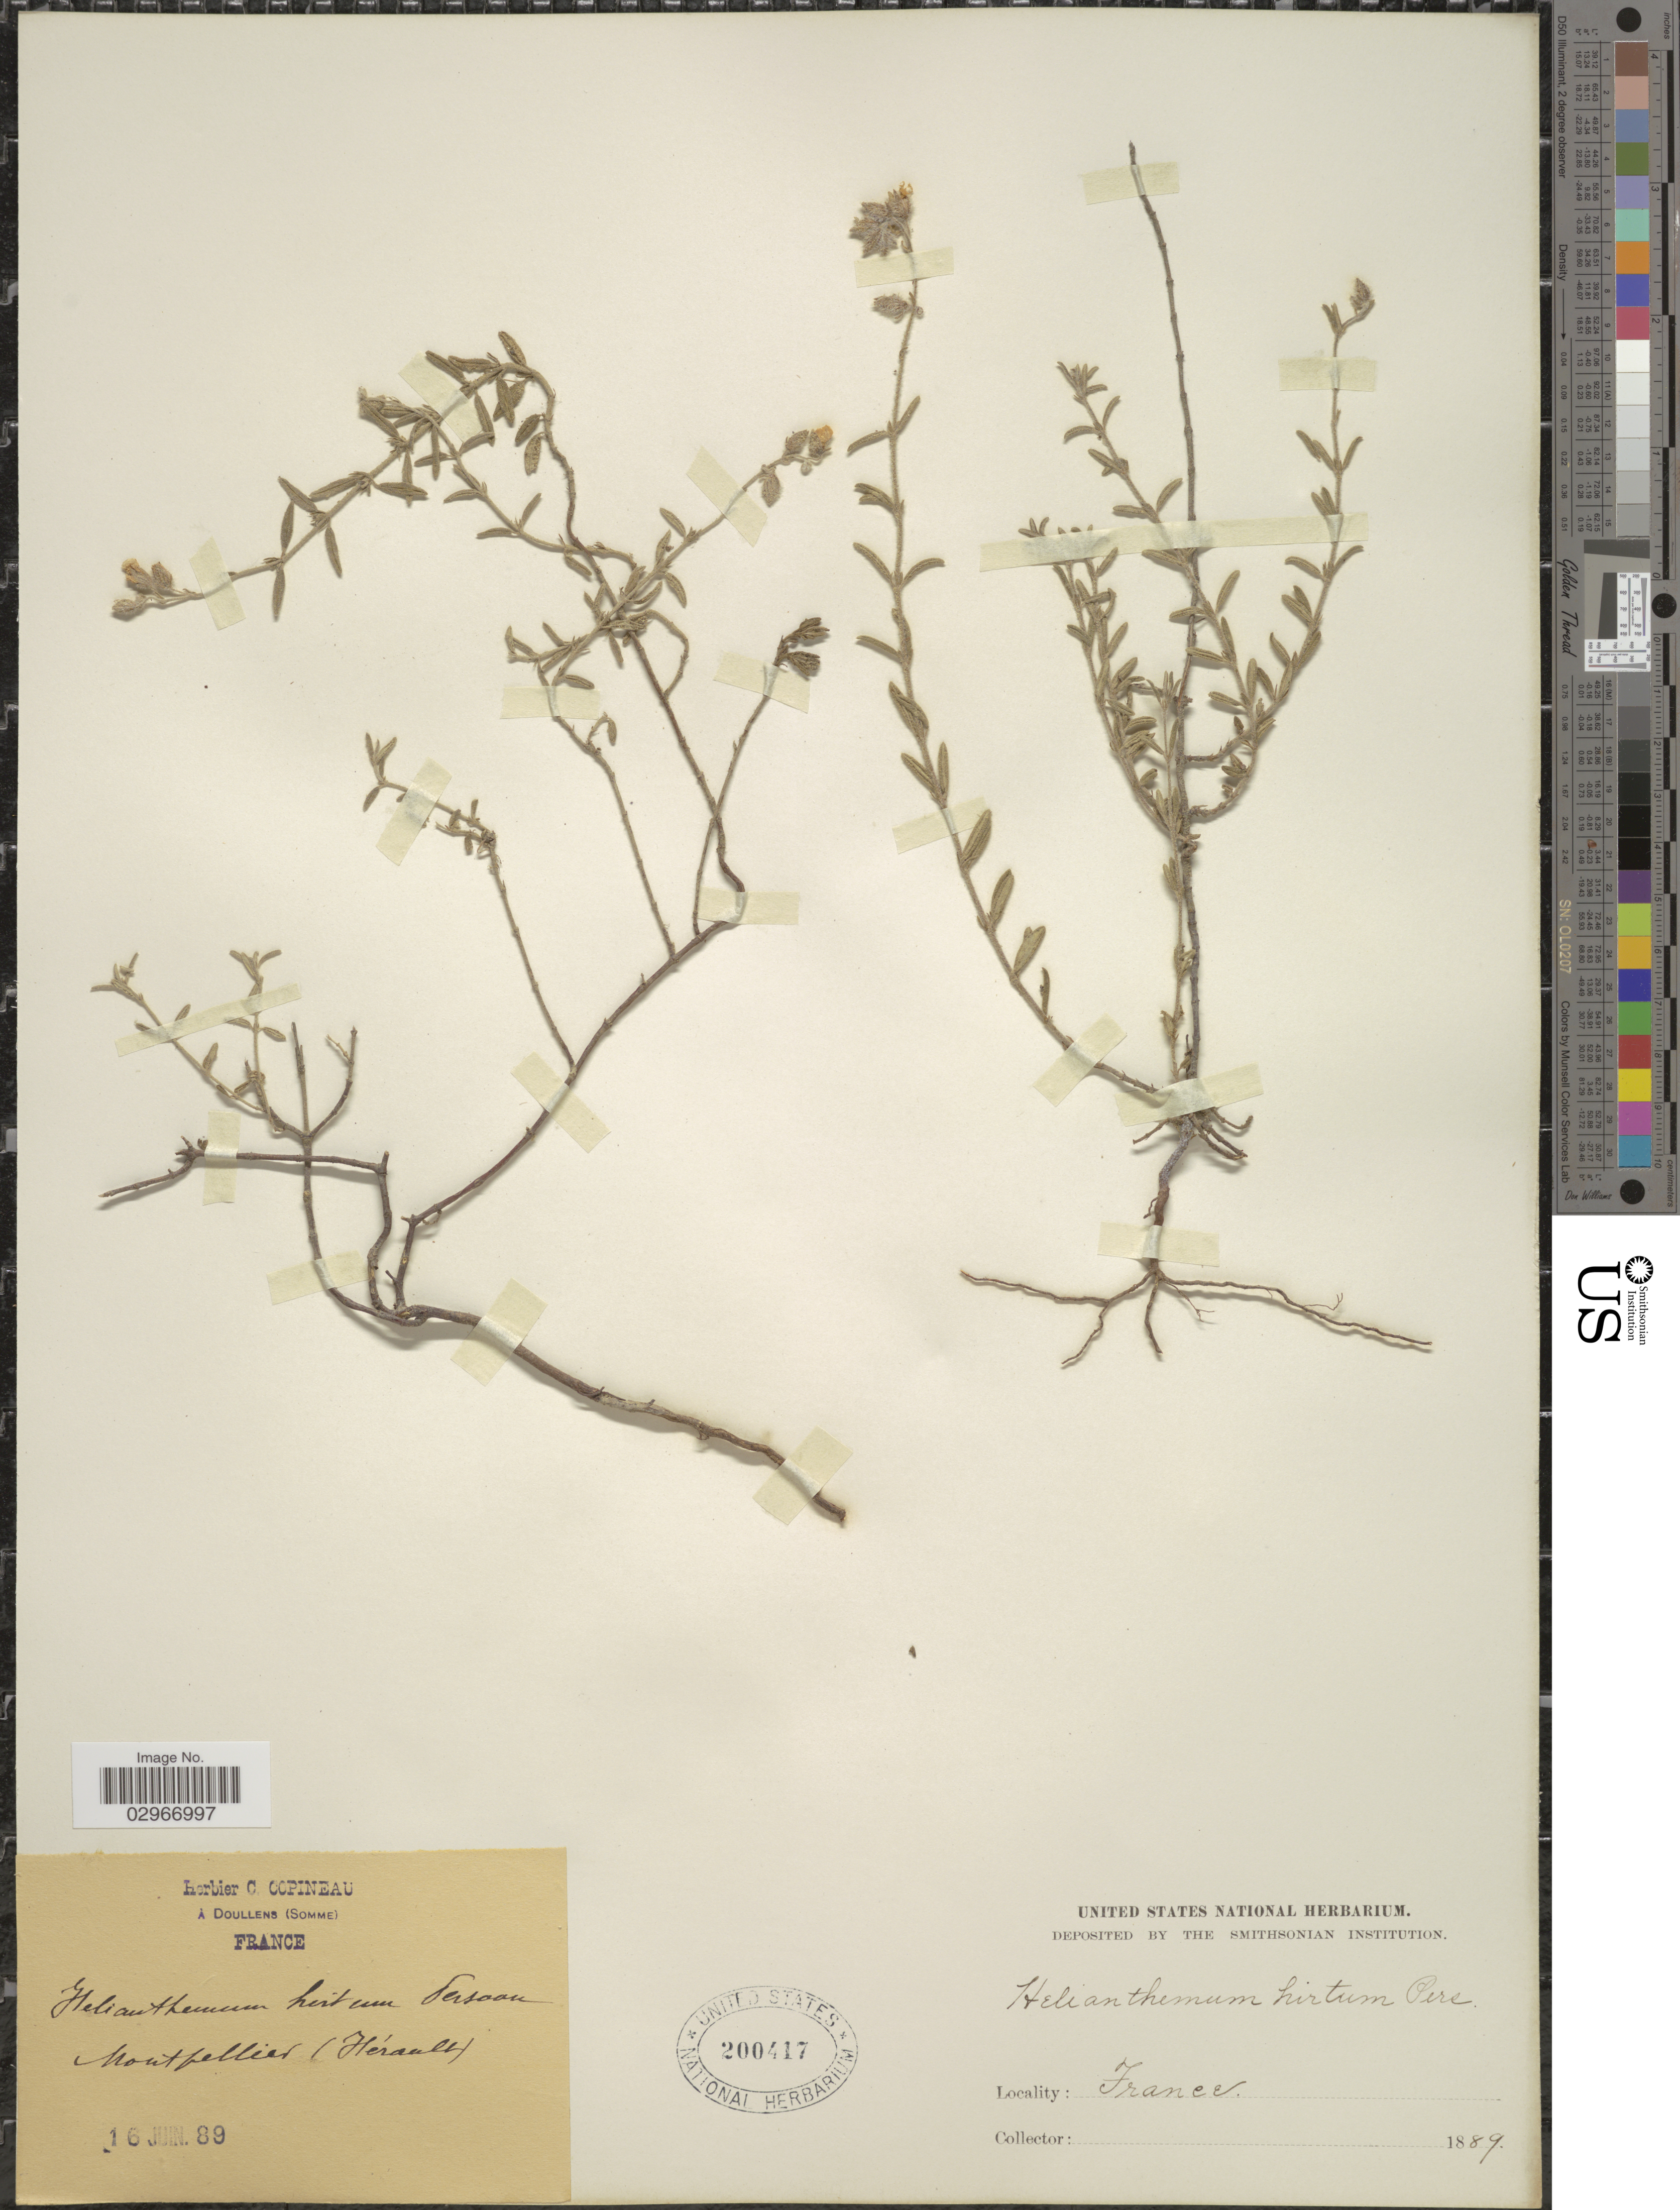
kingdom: Plantae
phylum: Tracheophyta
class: Magnoliopsida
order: Malvales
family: Cistaceae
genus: Helianthemum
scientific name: Helianthemum hirtum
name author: (L.) Mill.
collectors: ex herb. C. Copineau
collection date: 1889-06-16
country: France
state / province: Occitanie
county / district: Hérault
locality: Montpellier (Hérault).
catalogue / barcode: US 200417